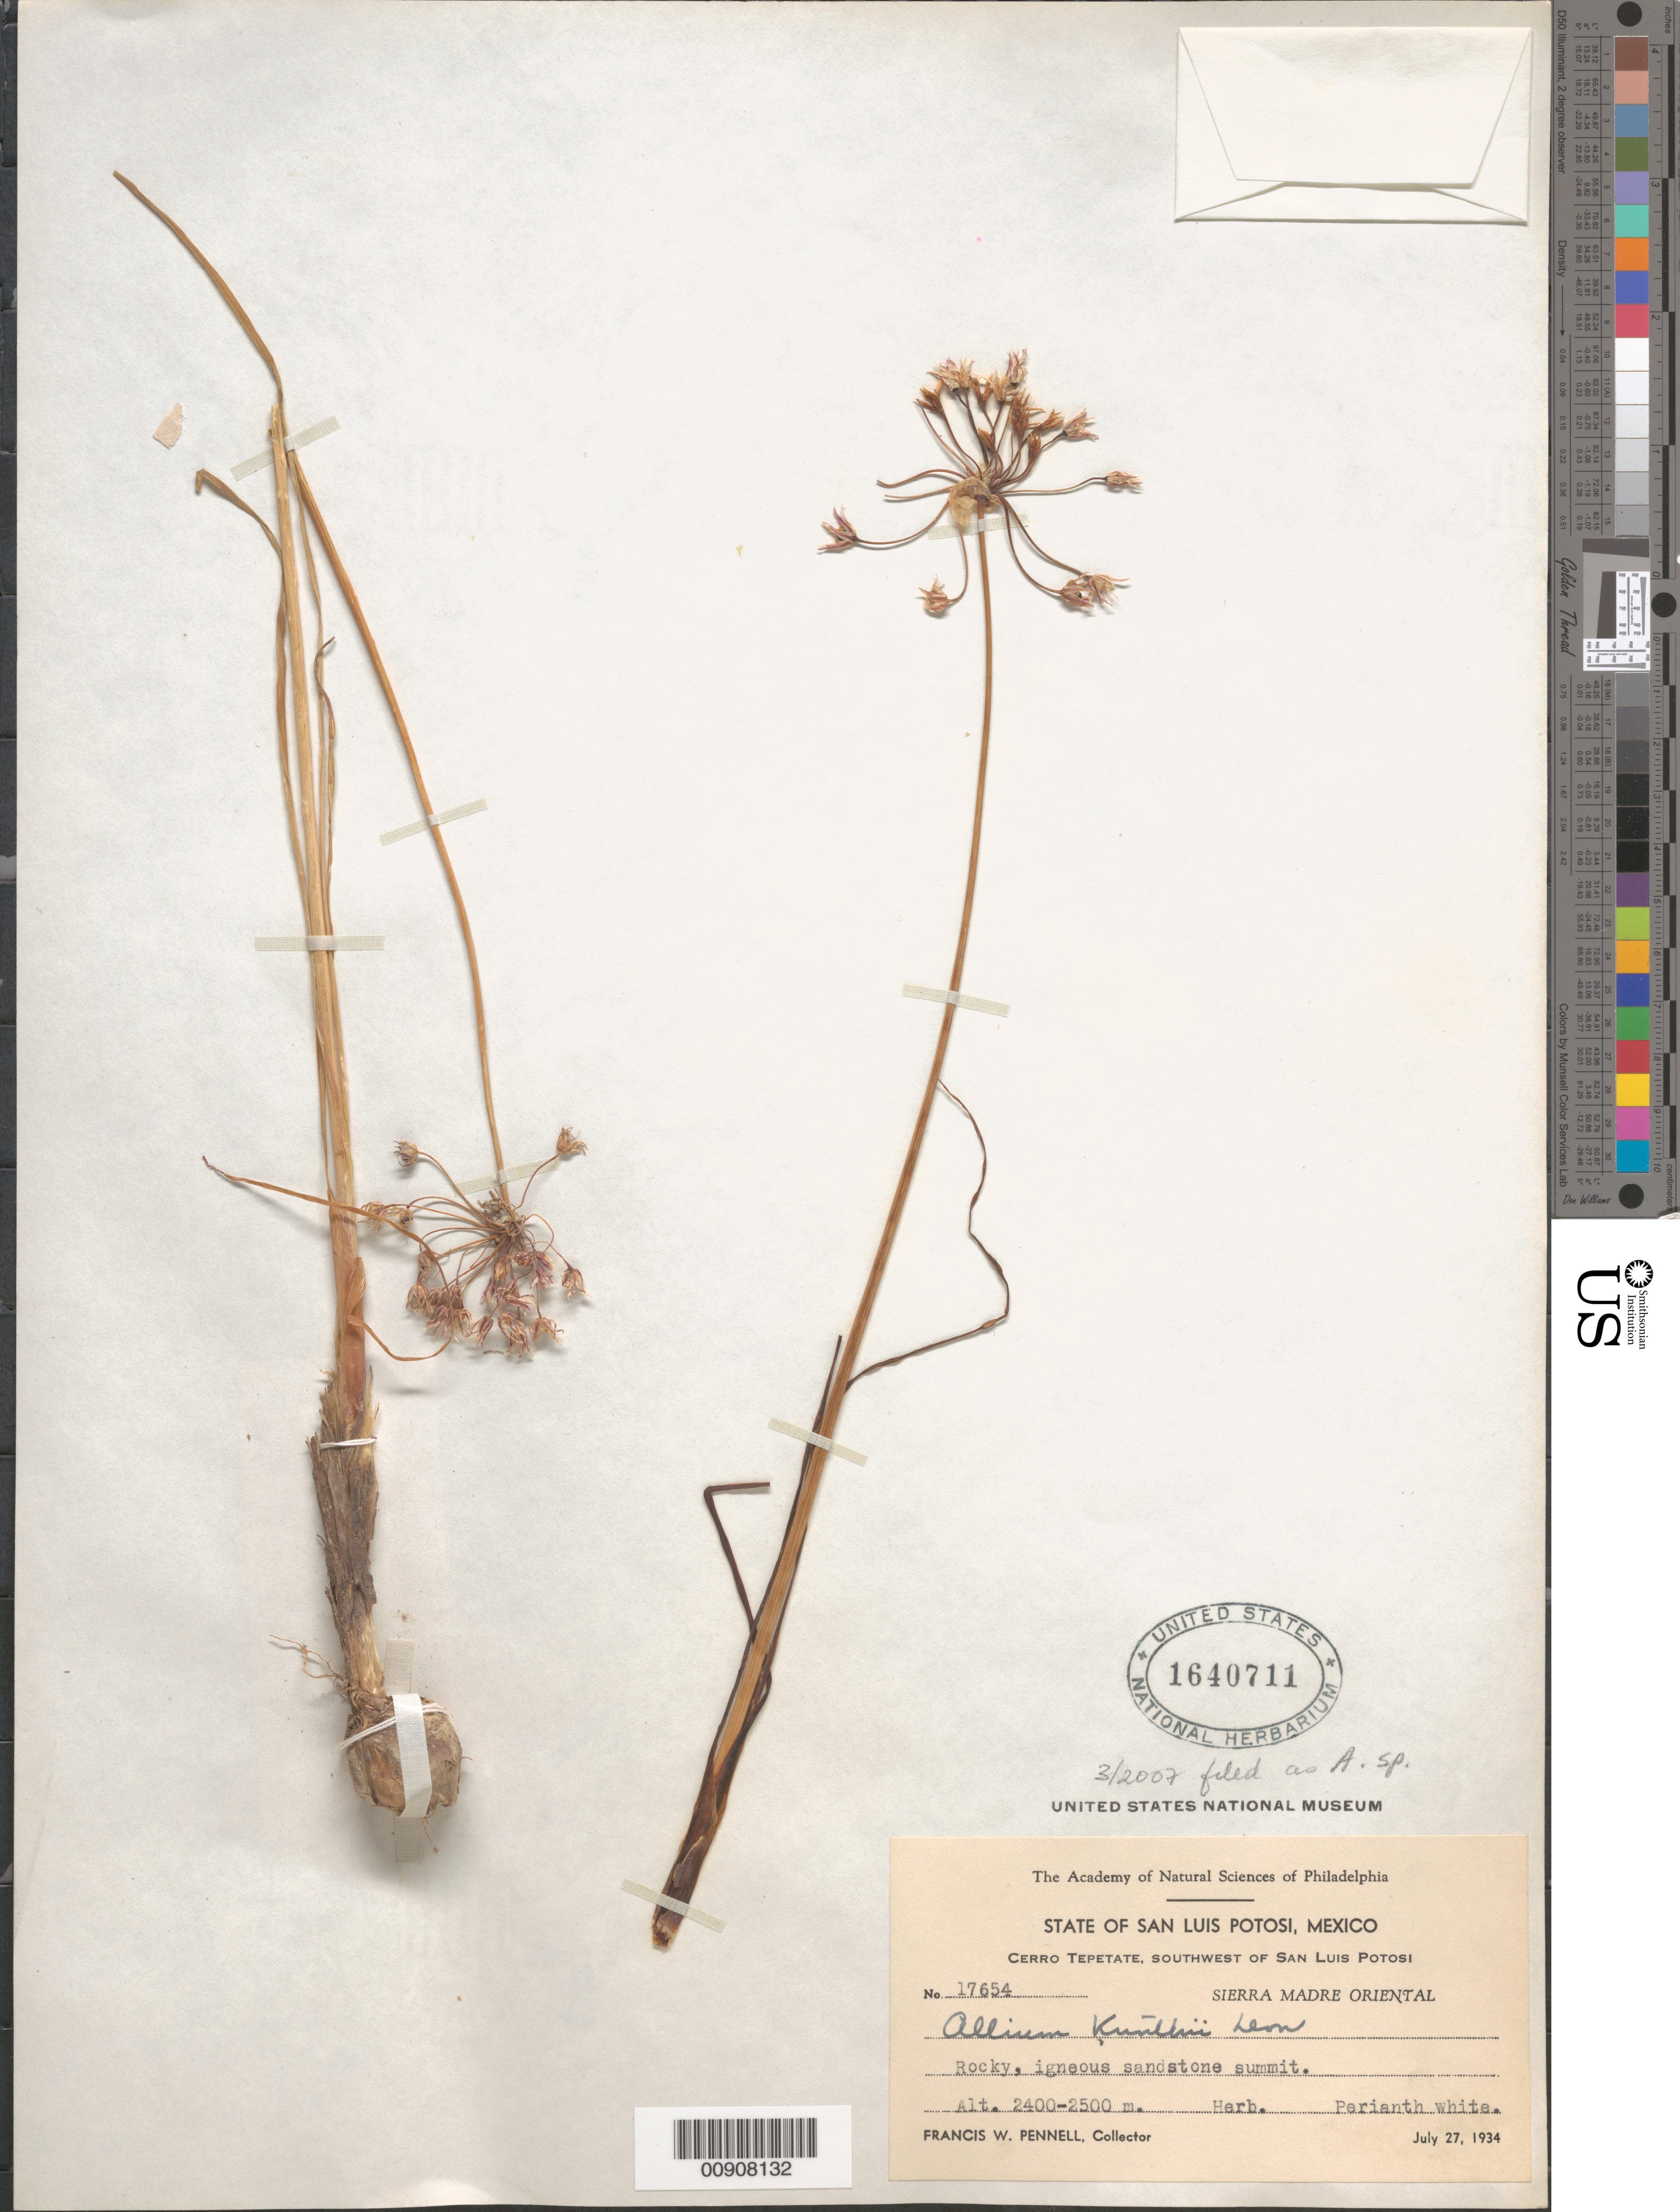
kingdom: Plantae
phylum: Tracheophyta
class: Liliopsida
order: Asparagales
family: Amaryllidaceae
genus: Allium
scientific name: Allium sp.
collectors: F. W. Pennell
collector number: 17654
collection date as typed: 27 Jul 1934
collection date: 1934-07-27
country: Mexico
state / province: San Luis Potosí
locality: State of San Luis Potosí: Cerro Tepetate, southwest of San Luis Potosí. Sierra Madre Oriental.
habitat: Rocky, igneous sandstone summit.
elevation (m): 2500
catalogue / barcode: US 1640711